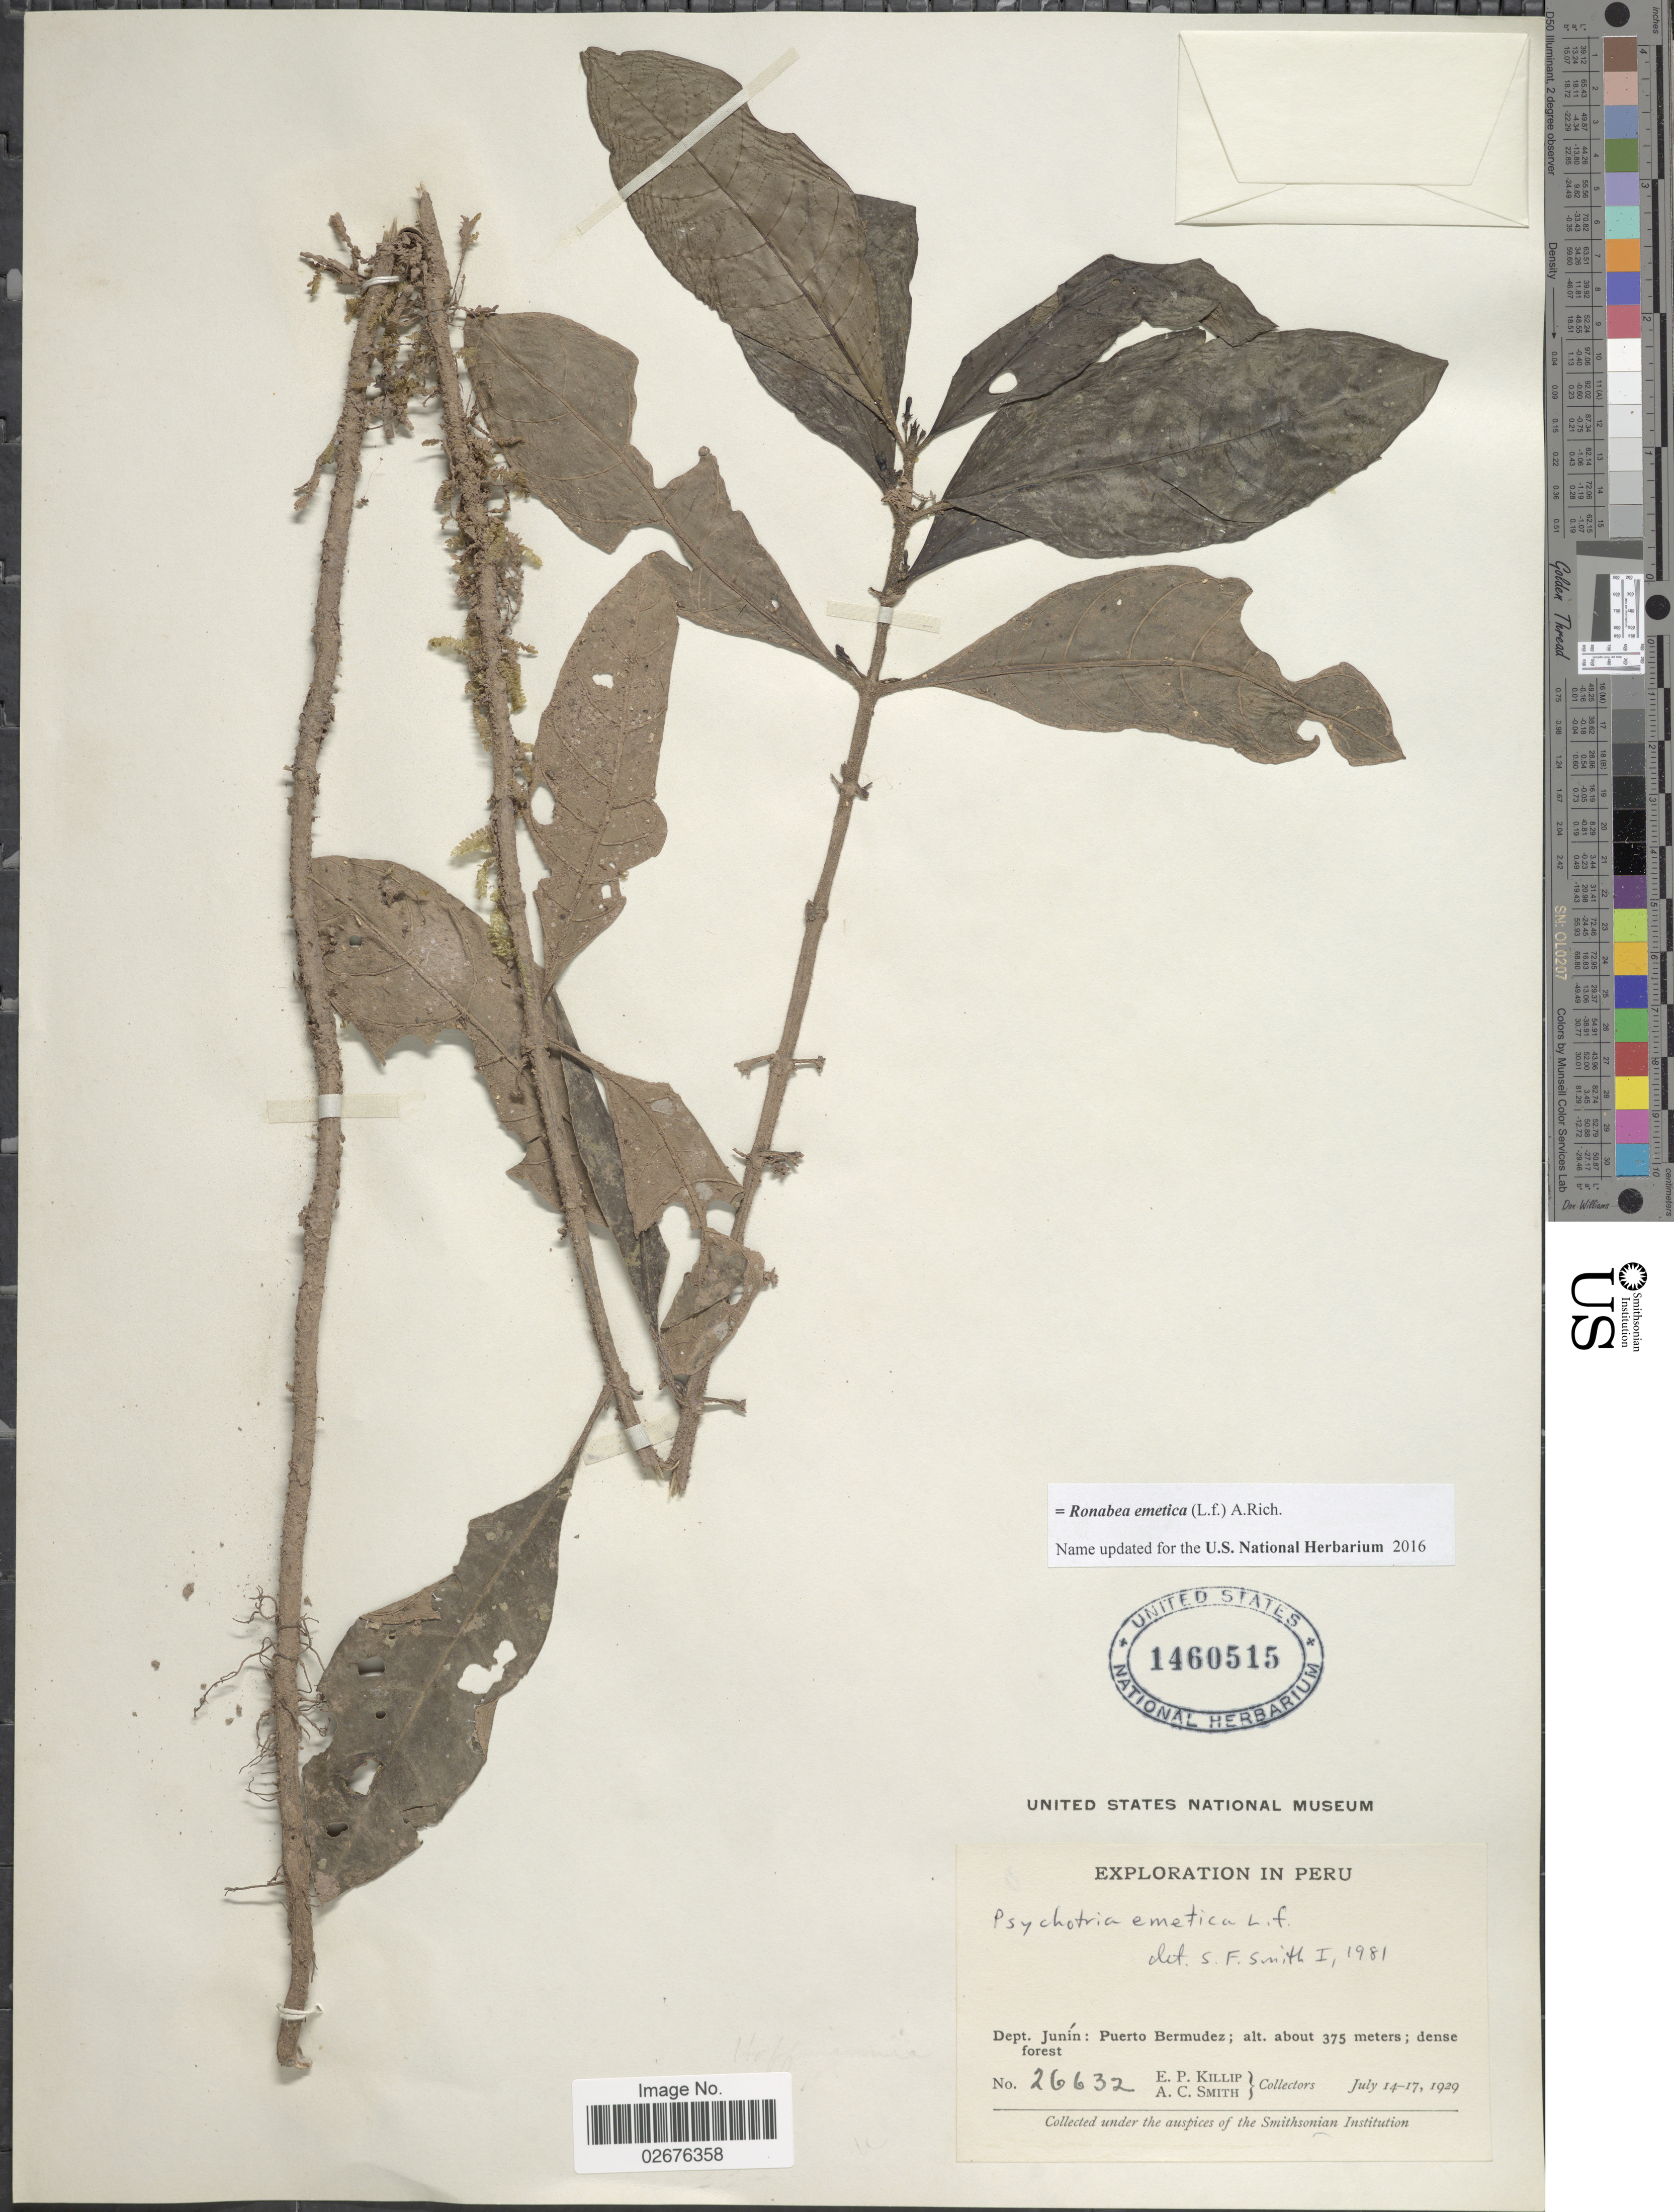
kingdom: Plantae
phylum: Tracheophyta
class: Magnoliopsida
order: Gentianales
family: Rubiaceae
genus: Ronabea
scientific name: Ronabea emetica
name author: (L. f.) A. Rich.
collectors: E. P. Killip & A. C. Smith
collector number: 26632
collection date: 1929-07-14/1929-07-17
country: Peru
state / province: Junín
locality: Puerto Bermudez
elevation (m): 375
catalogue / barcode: US 1460515